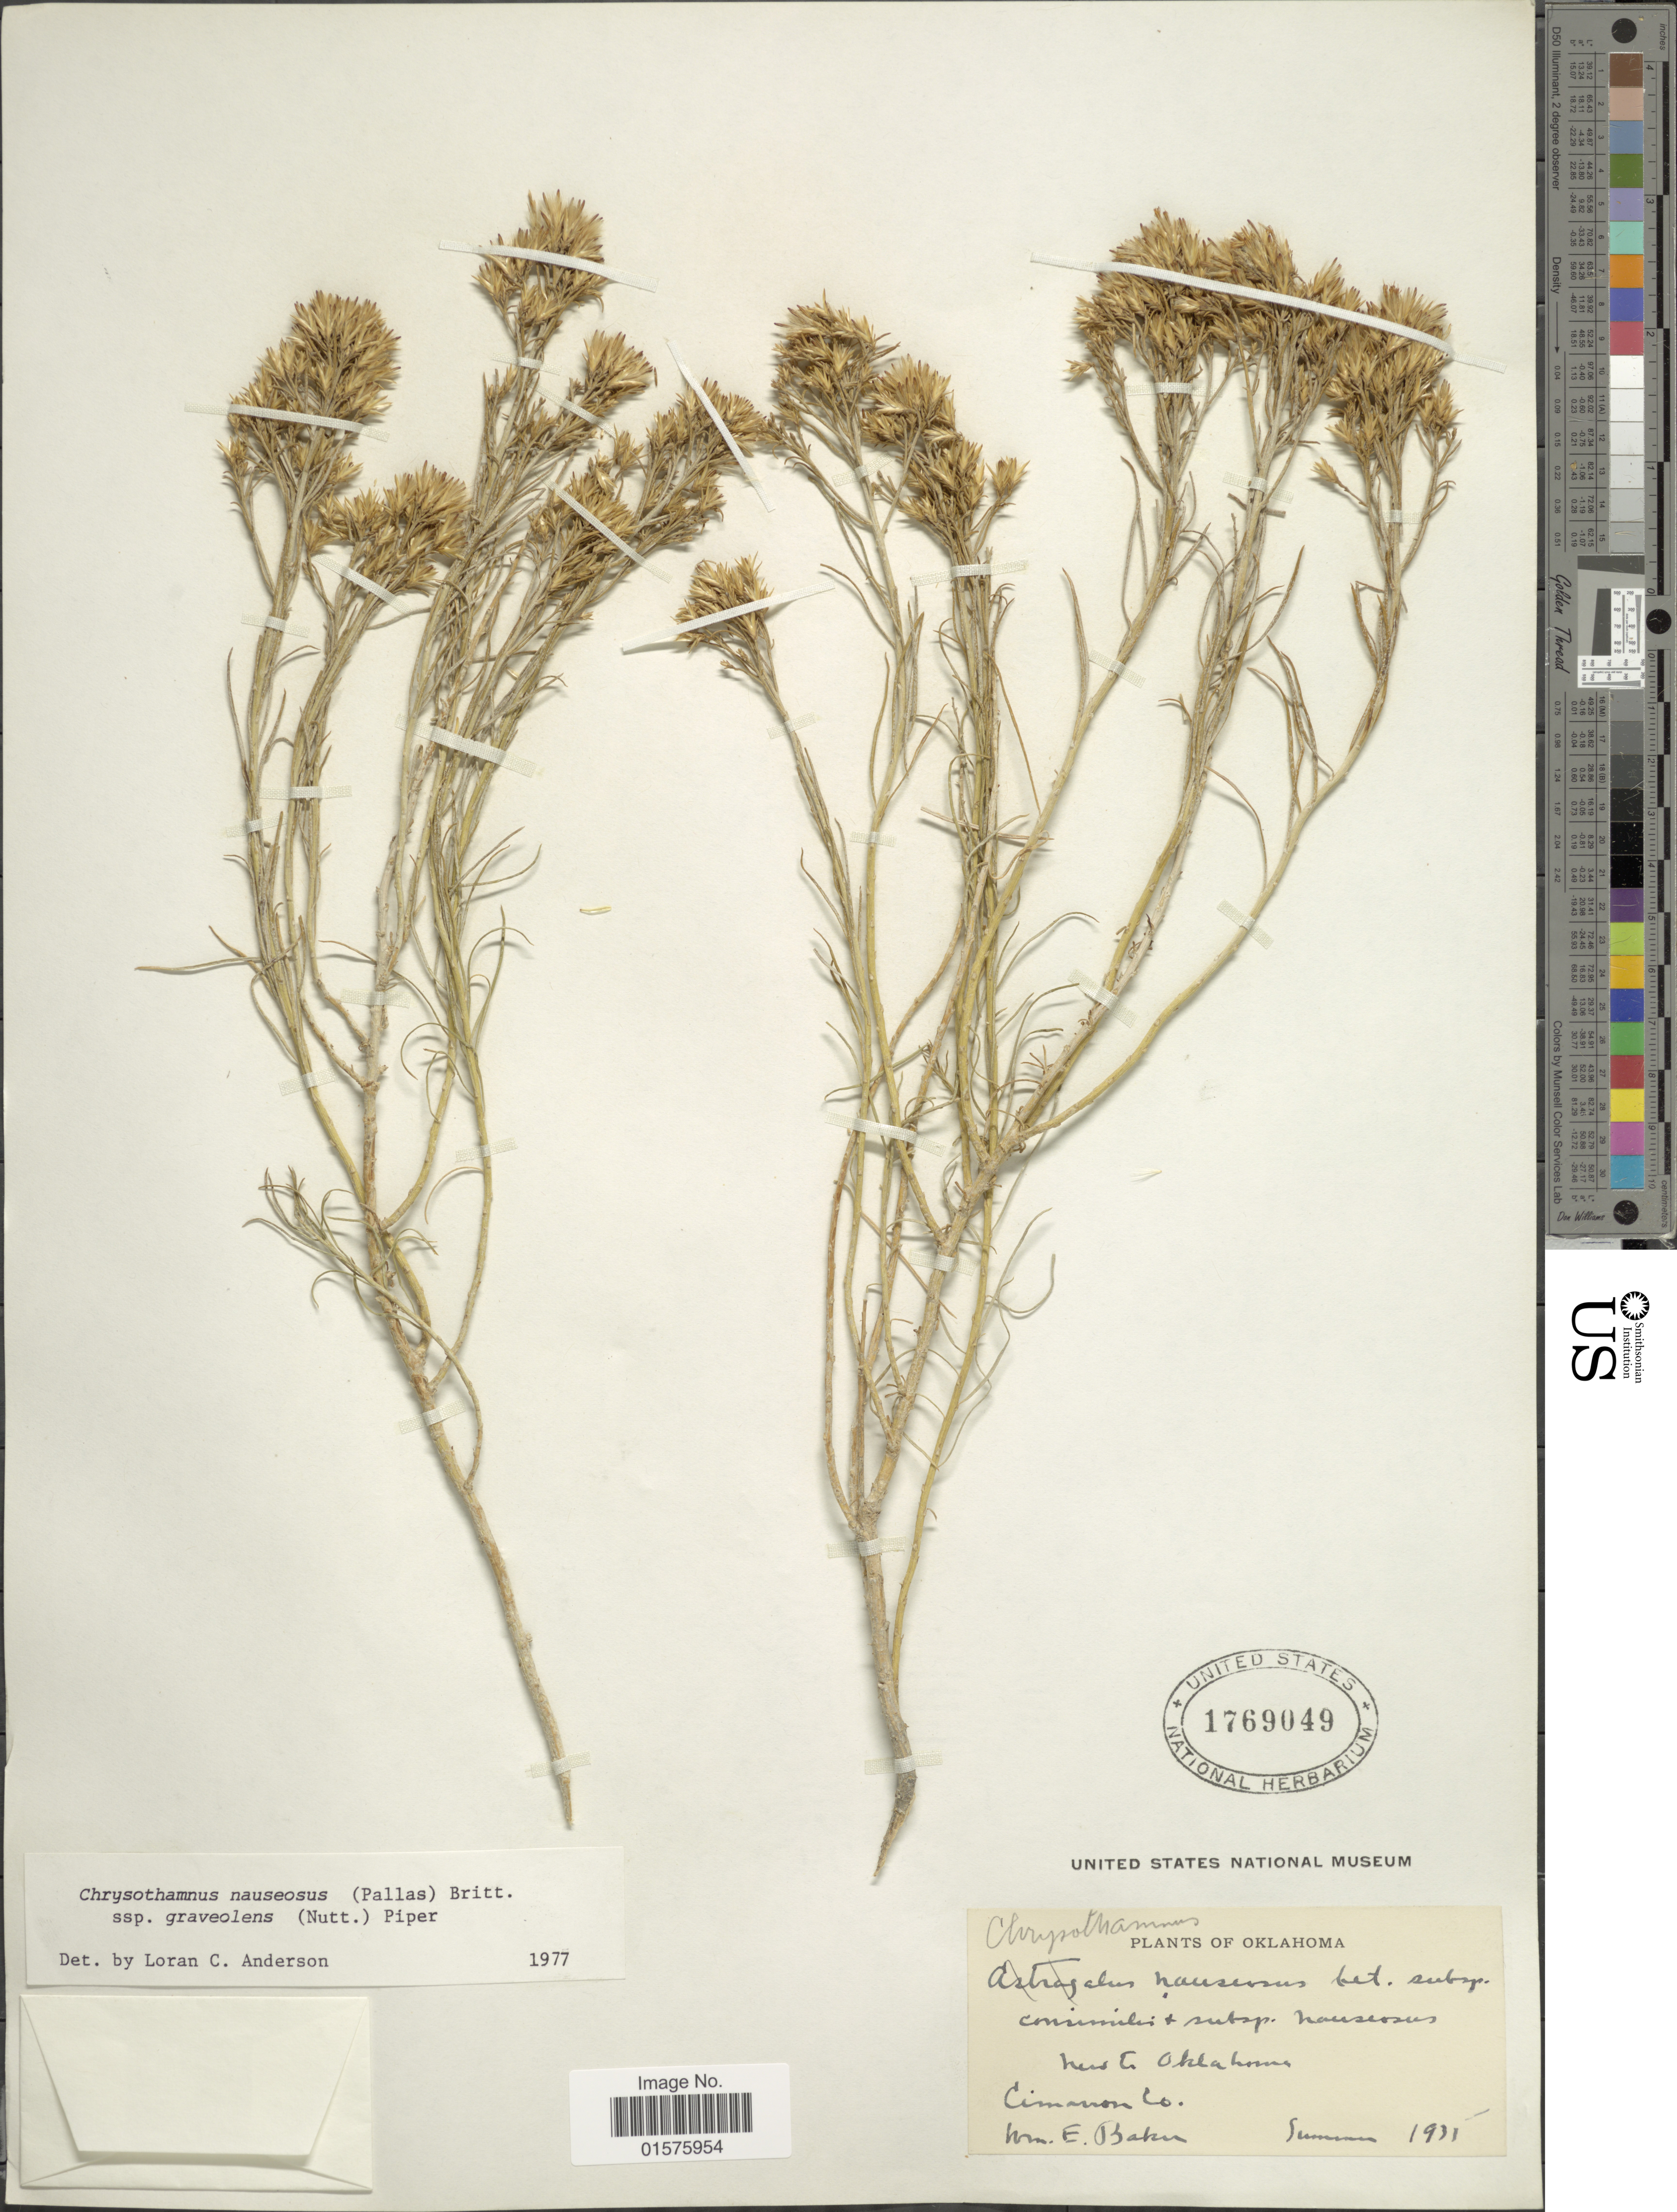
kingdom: Plantae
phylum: Tracheophyta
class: Magnoliopsida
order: Asterales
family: Asteraceae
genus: Ericameria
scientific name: Ericameria nauseosa var. graveolens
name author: (Nutt.) Reveal & Schuyler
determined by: Urbatsch, Lowell E., Curator (LSU), Louisiana State University (UNITED STATES)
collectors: E. Baker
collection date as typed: summer 1931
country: United States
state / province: Oklahoma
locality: Cimarron Co.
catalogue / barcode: US 1769049